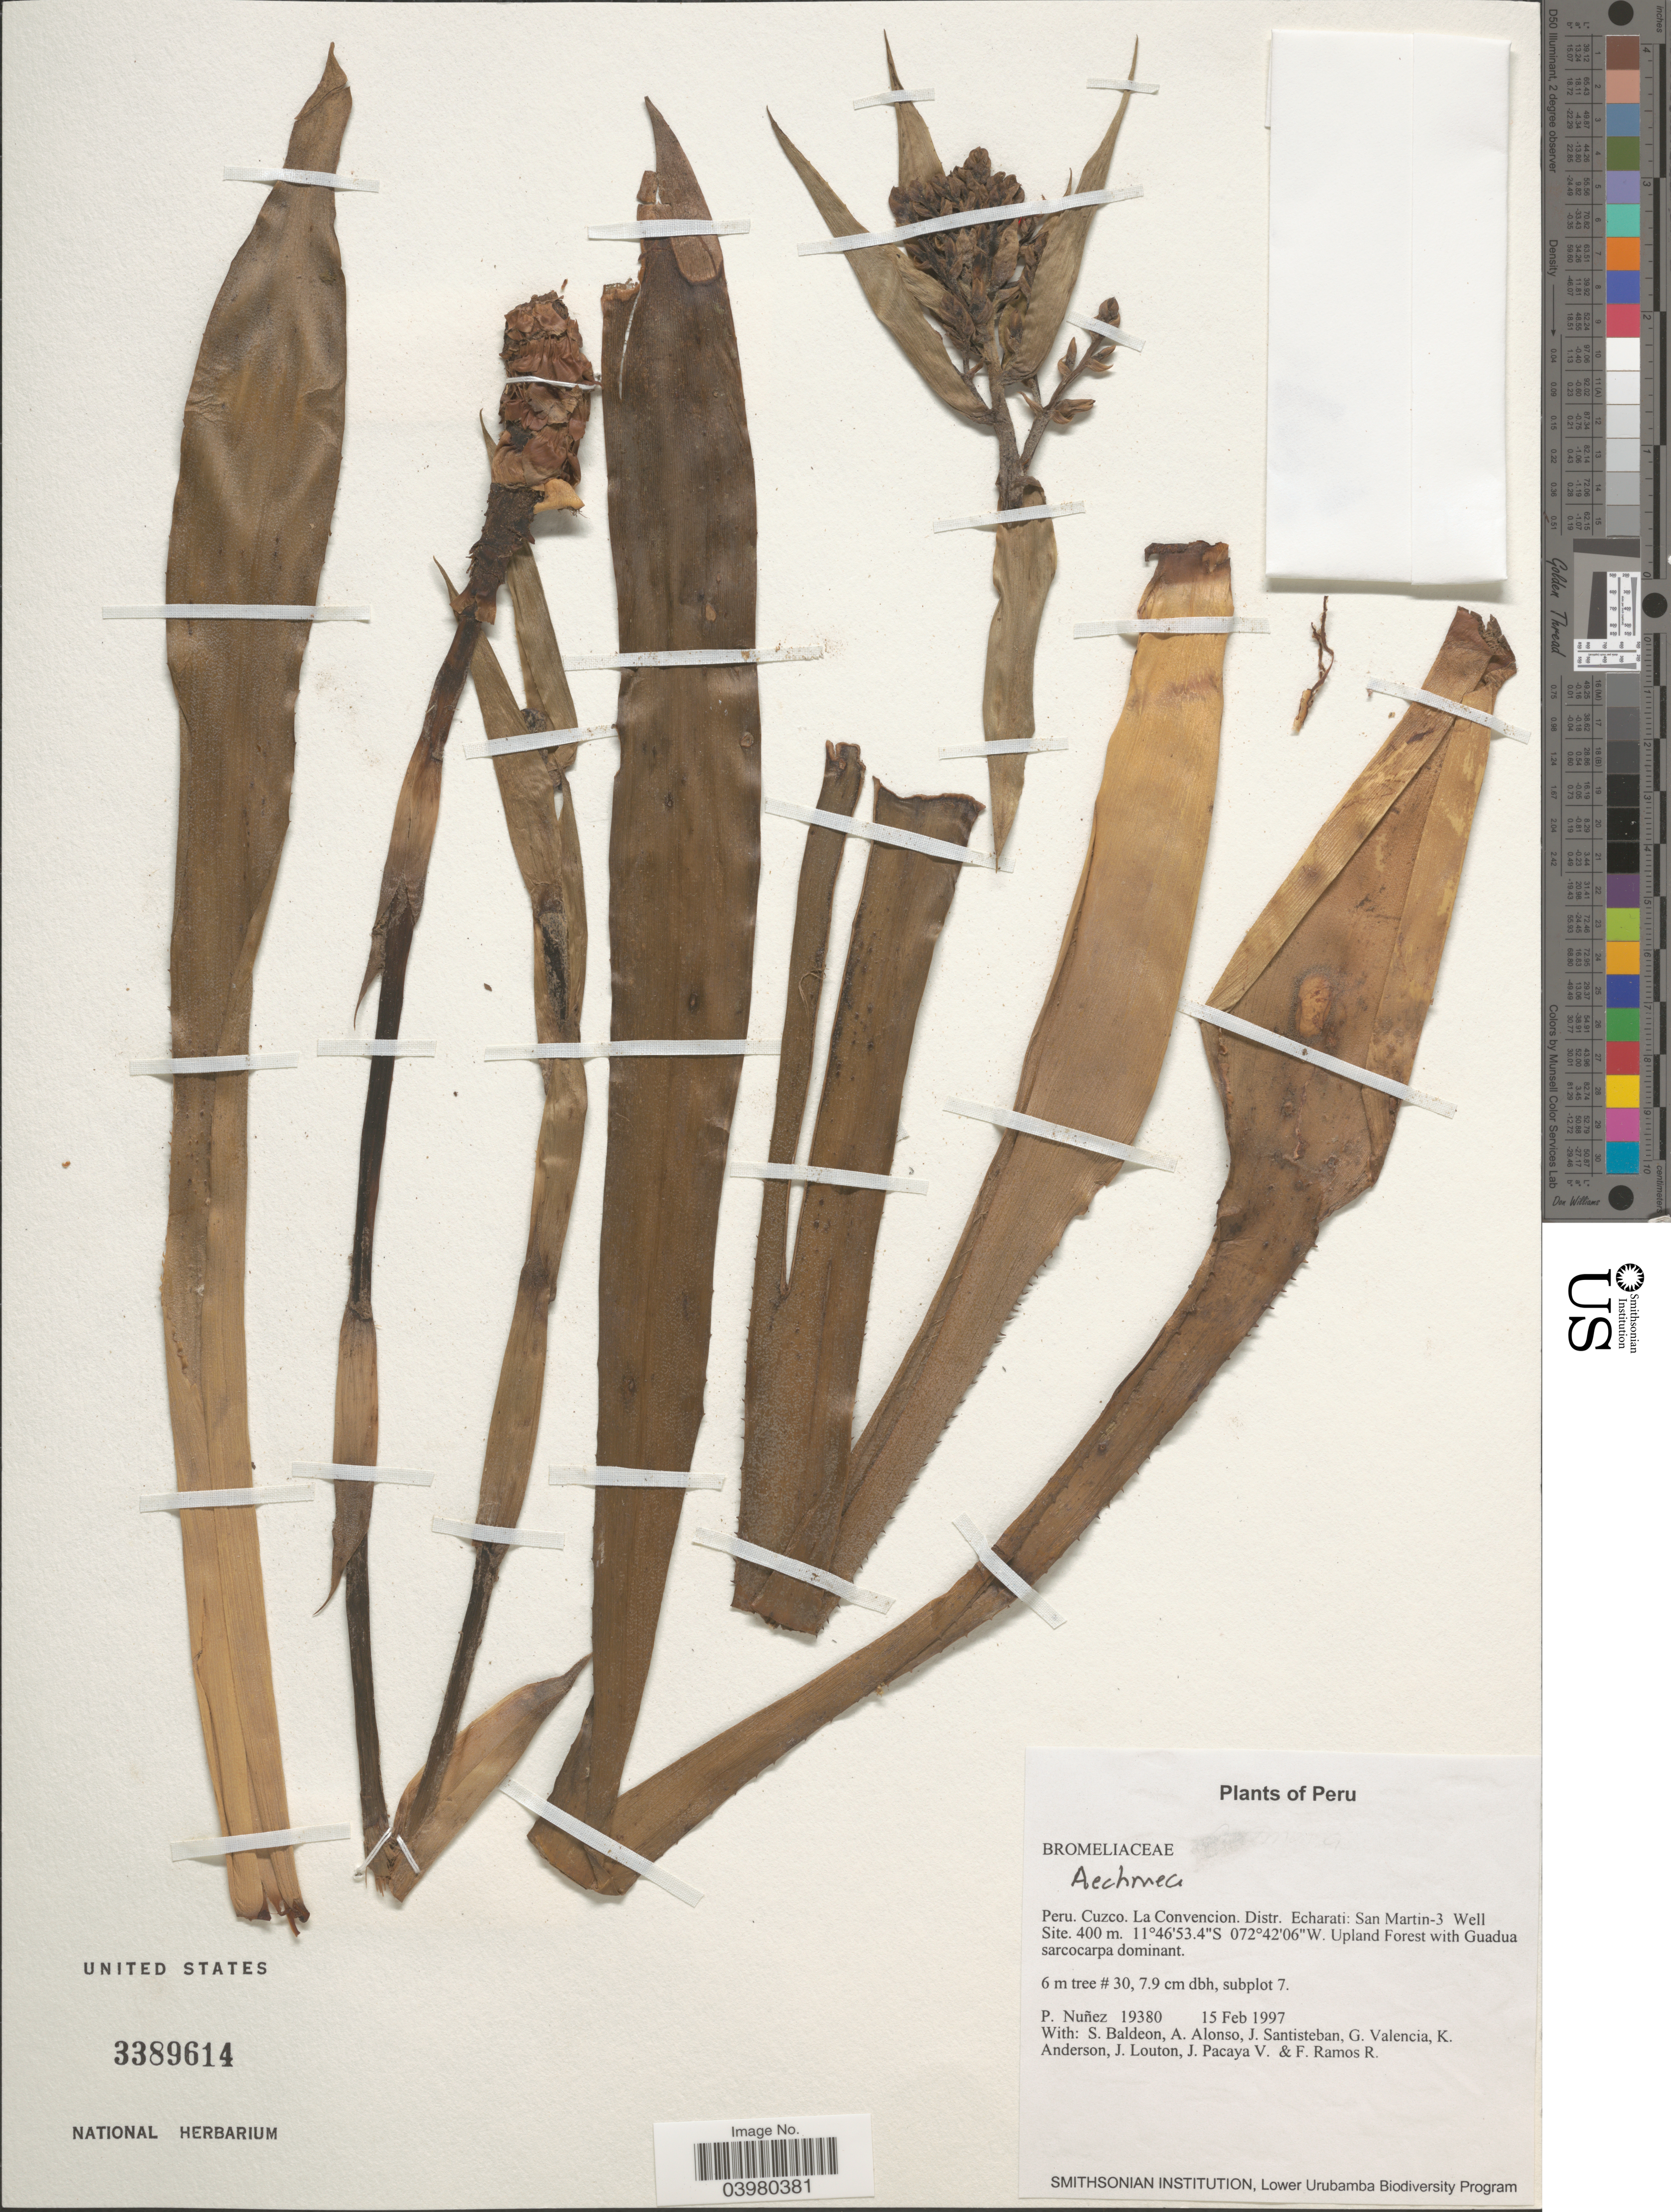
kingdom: Plantae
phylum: Tracheophyta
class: Liliopsida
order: Poales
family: Bromeliaceae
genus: Aechmea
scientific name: Aechmea sp.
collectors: P. Nuñez V., S. Baldeon, A. Alonso, J. Santisteban & et al.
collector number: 19380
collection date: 1997-02-15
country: Peru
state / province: Cusco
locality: Cuzco. La Convencion. Distr. Echarati: San Martin-3 Well Site.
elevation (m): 400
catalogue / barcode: US 3389614